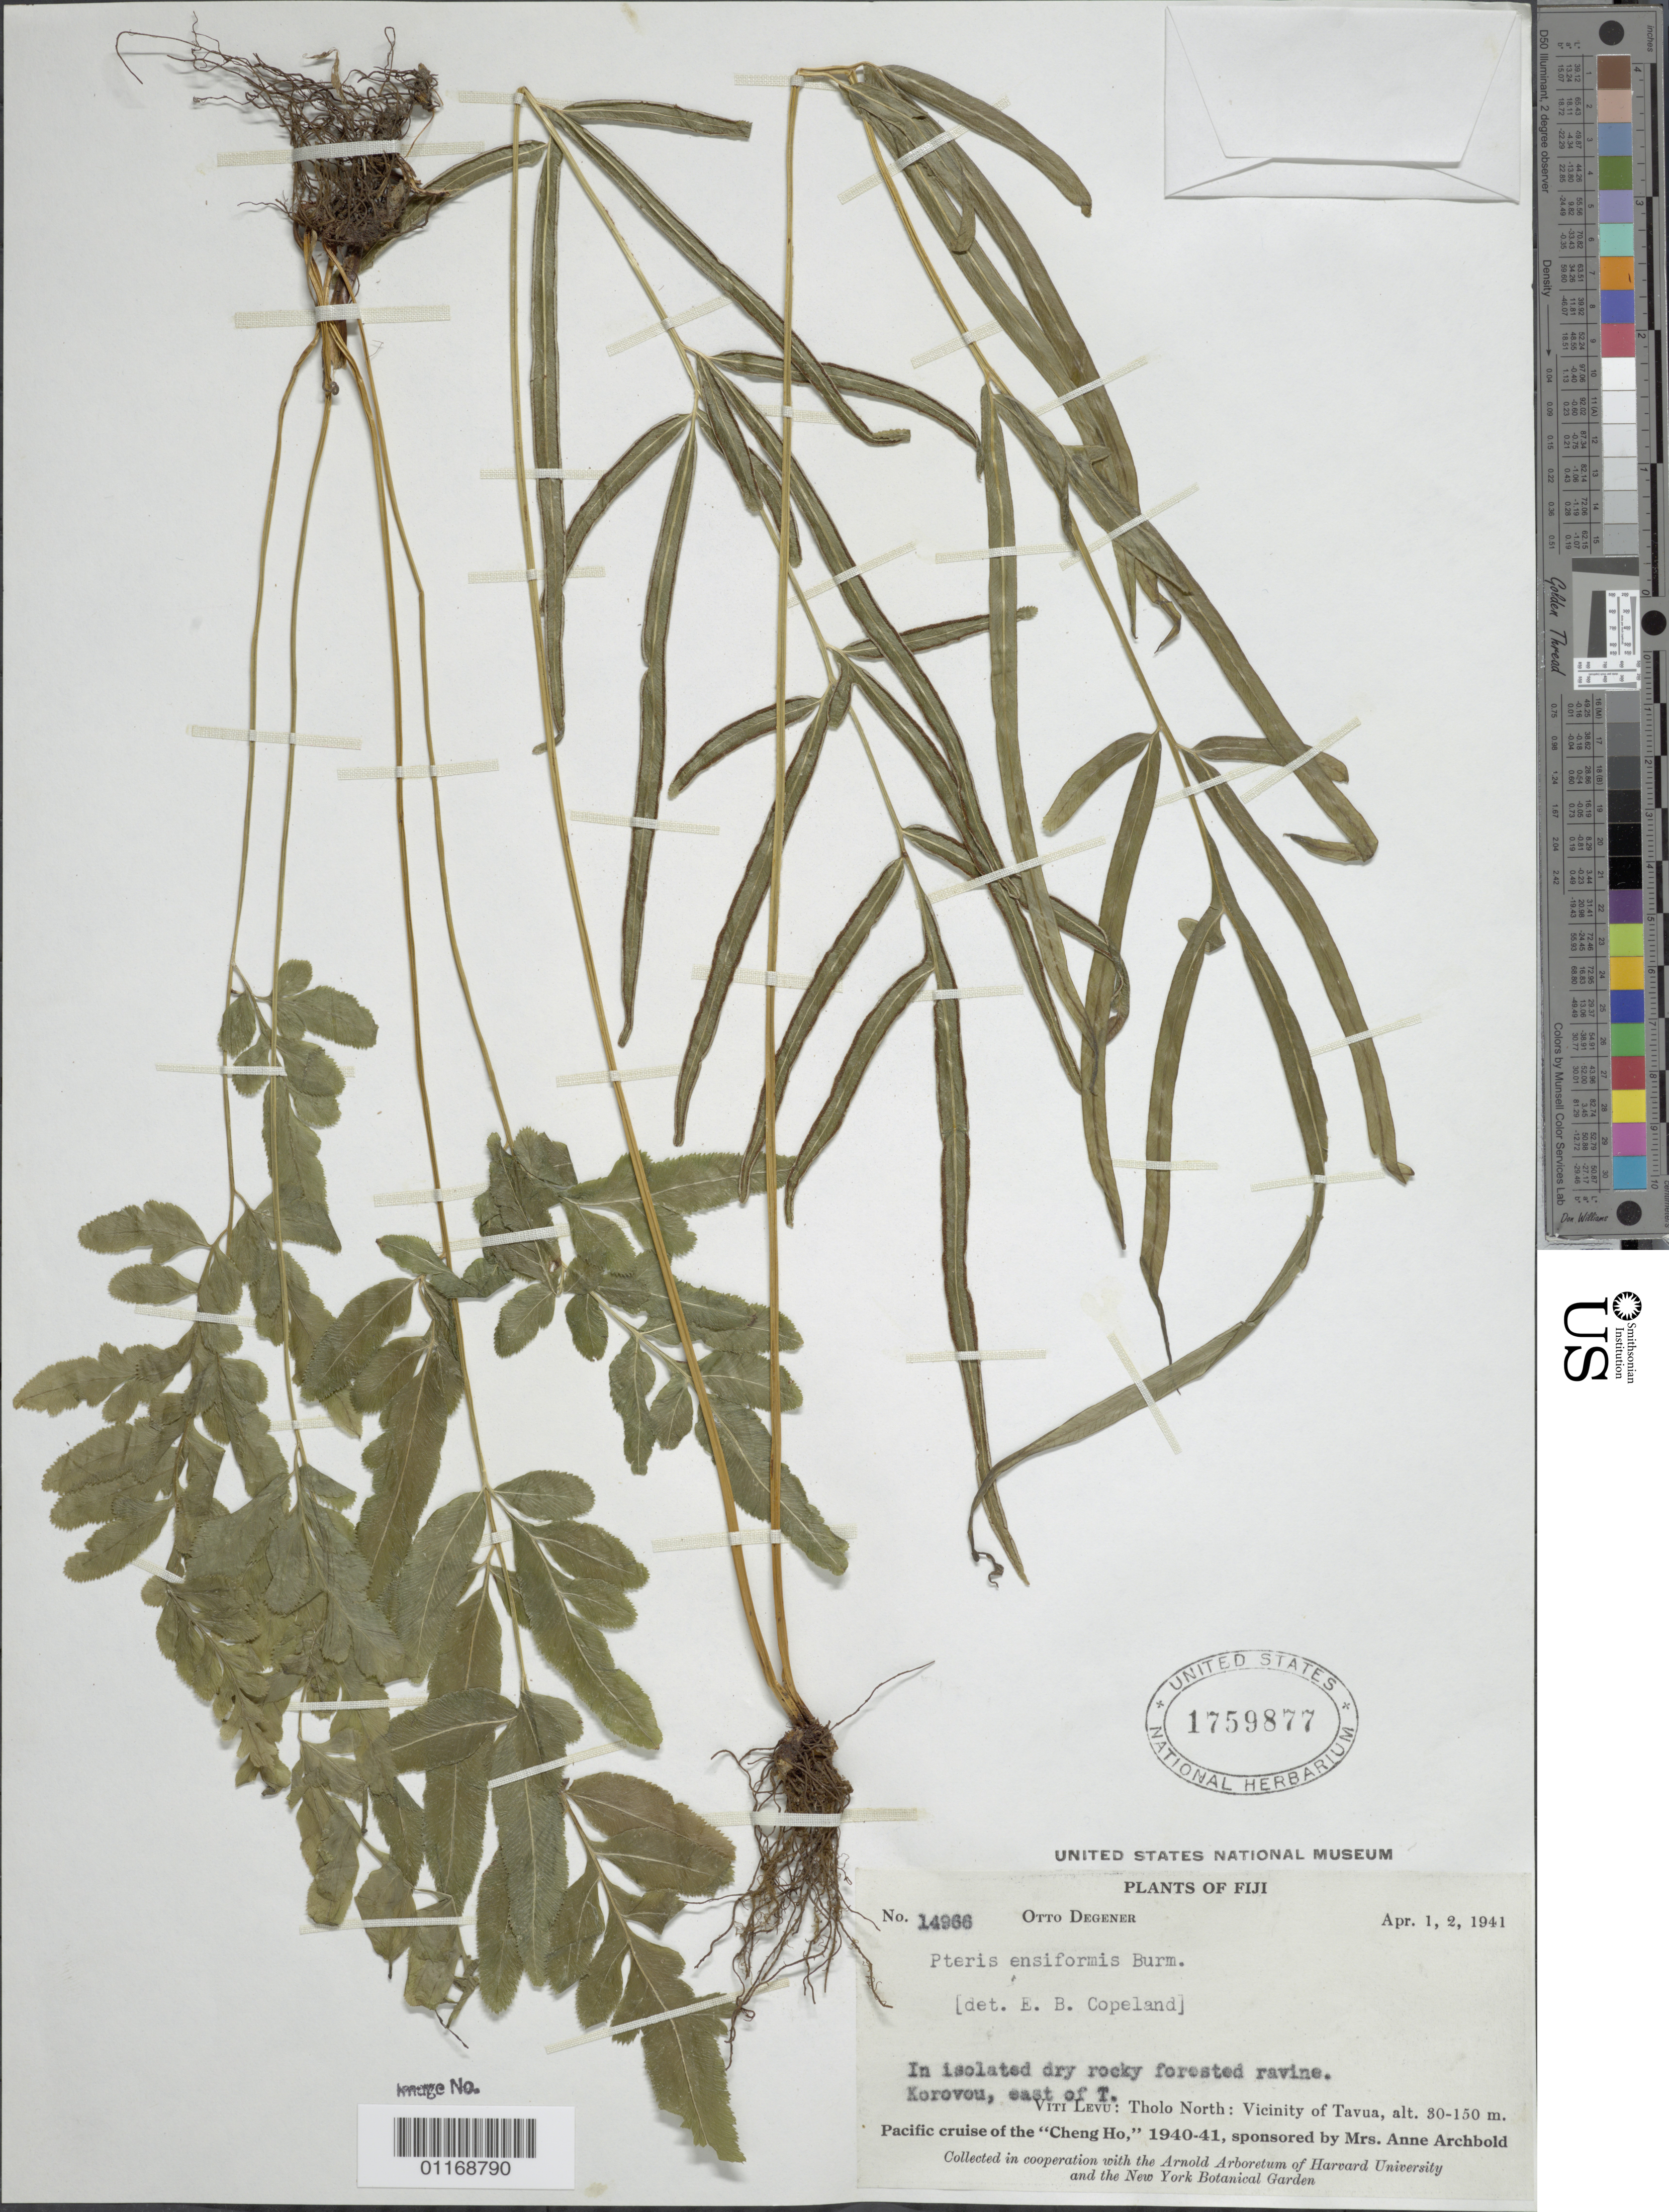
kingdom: Plantae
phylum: Tracheophyta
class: Polypodiopsida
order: Polypodiales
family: Pteridaceae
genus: Pteris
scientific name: Pteris ensiformis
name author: Burm. f.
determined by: Copeland, E. B.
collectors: O. Degener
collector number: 14966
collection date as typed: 01 Apr 1941 and 02 Apr 1941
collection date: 1941-04-01,1941-04-02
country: Fiji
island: Viti Levu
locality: Tholo North: Vicinity of Tavua.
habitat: Dry rocky forested ravine.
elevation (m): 30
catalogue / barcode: US 1759877